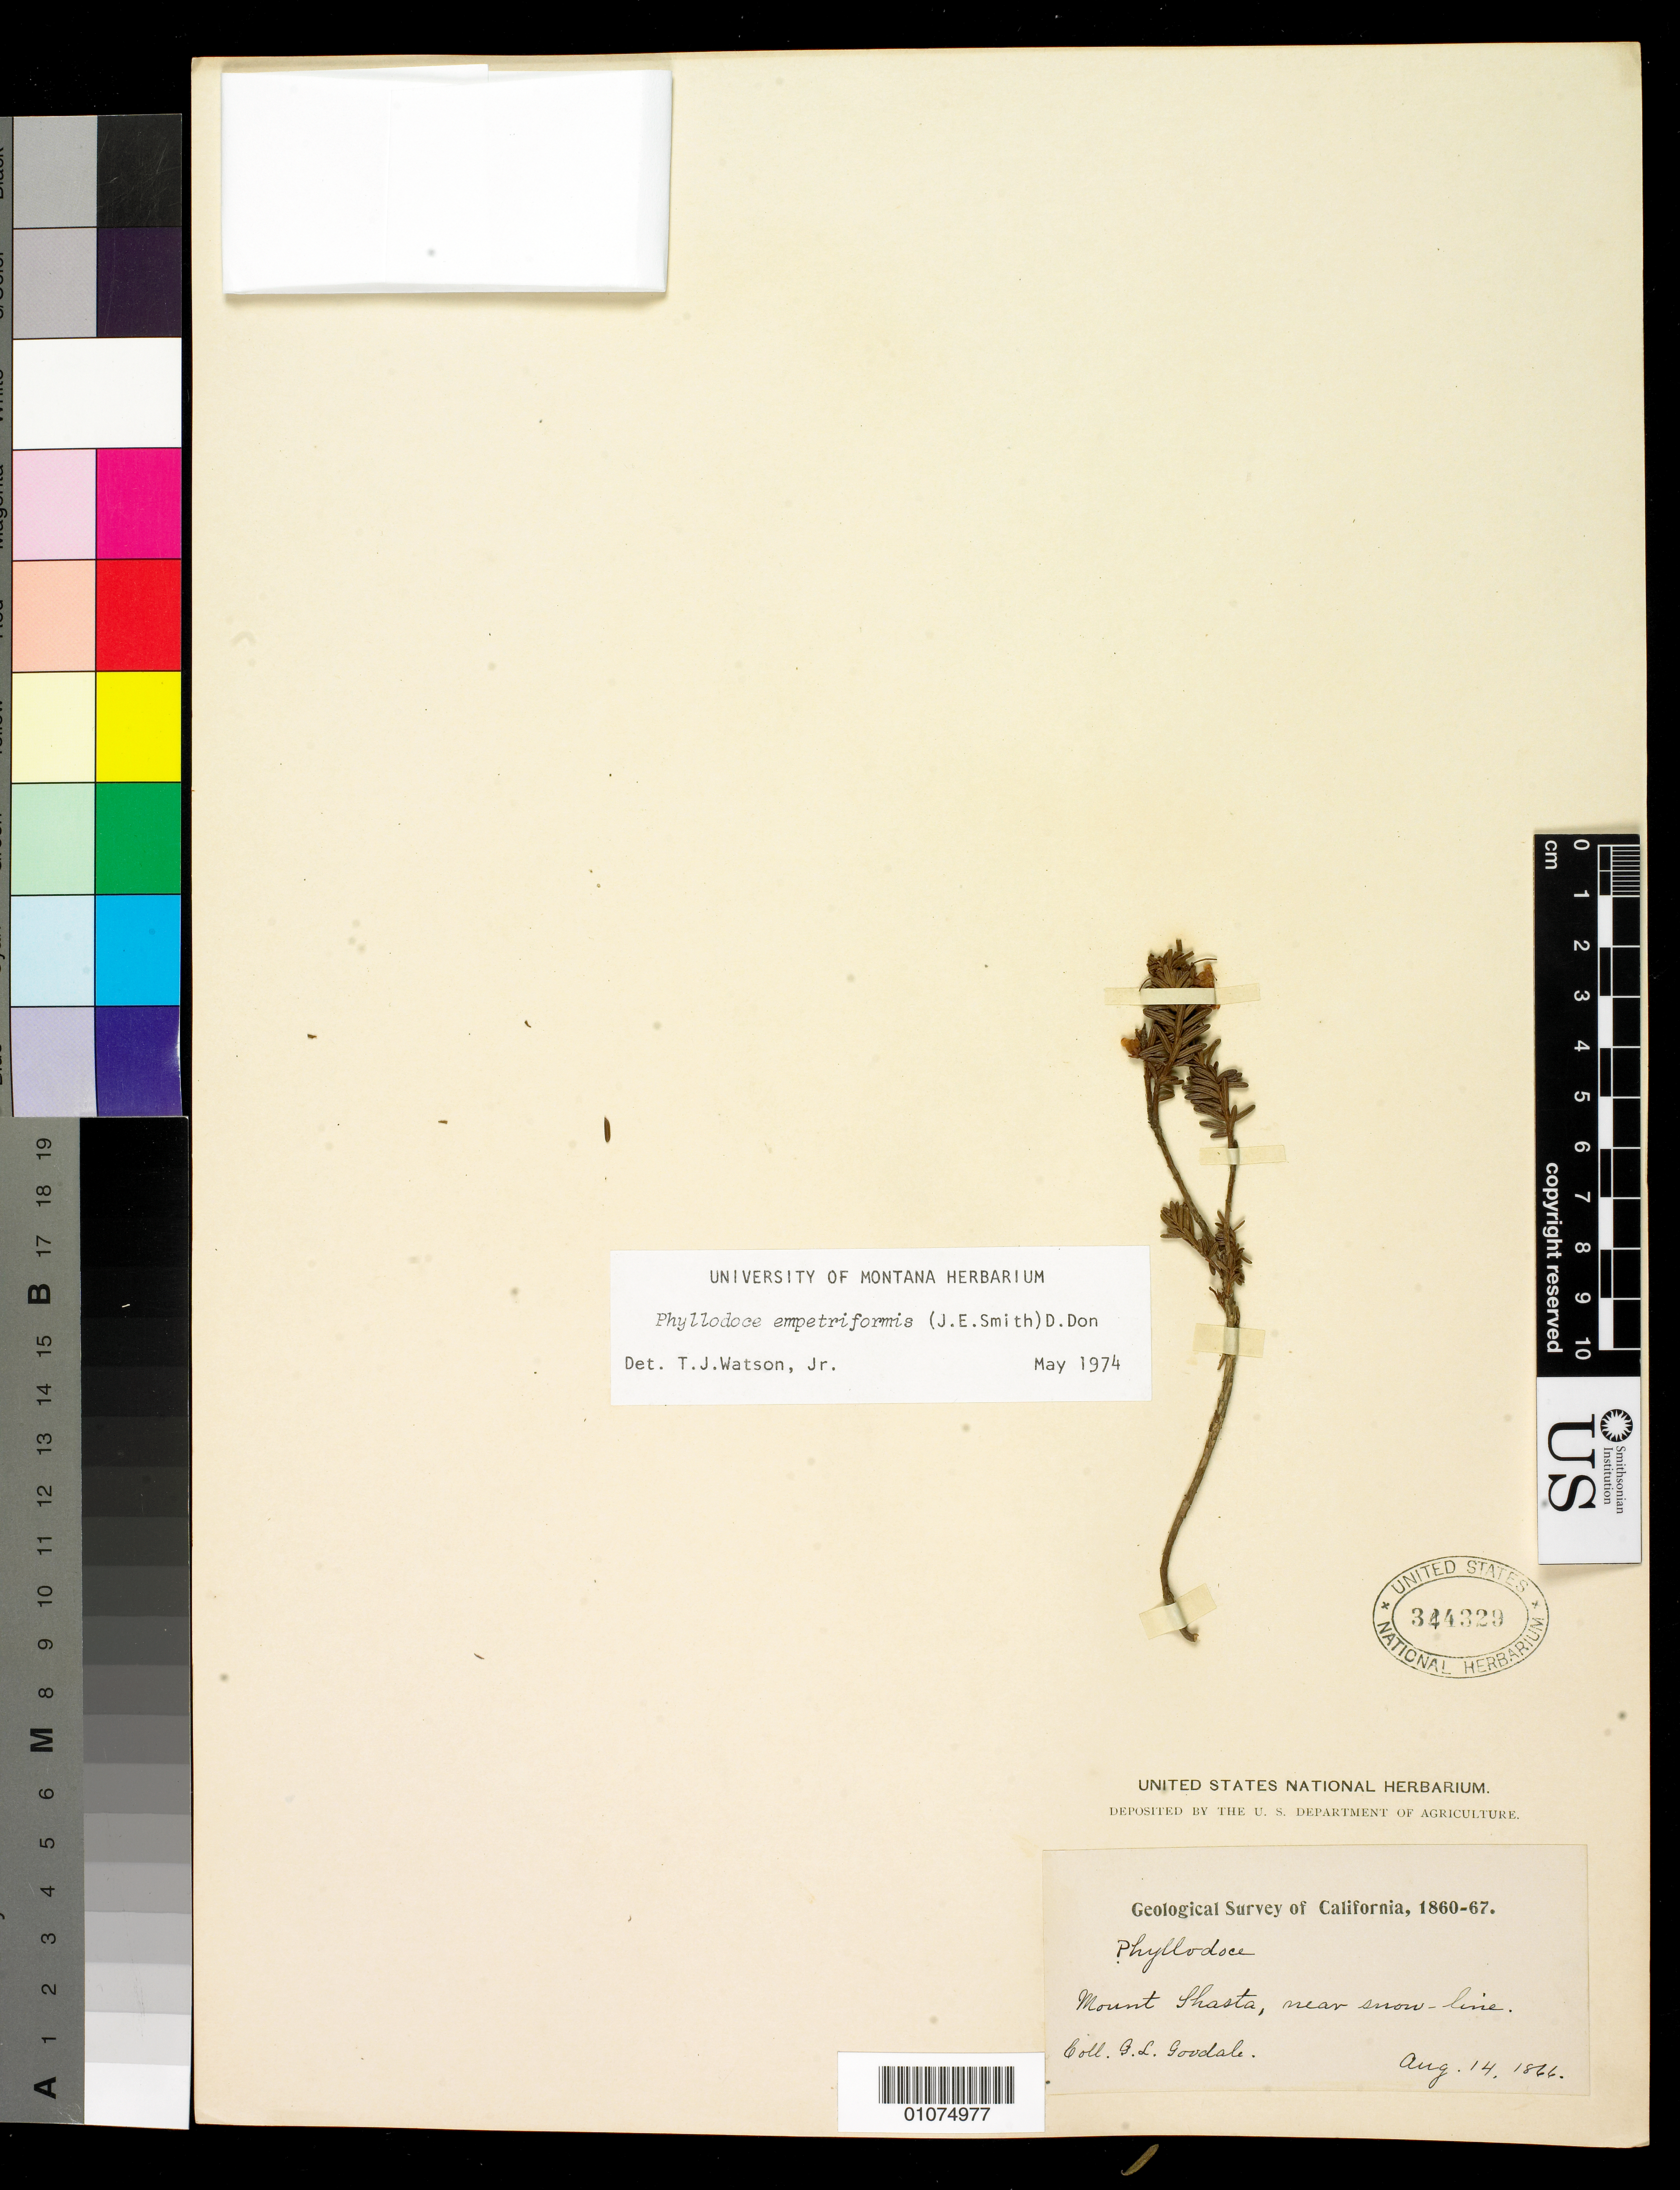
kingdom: Plantae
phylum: Tracheophyta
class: Magnoliopsida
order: Ericales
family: Ericaceae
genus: Phyllodoce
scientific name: Phyllodoce empetiformis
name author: (Small) D. Don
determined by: Watson, T. J.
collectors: G. L. Goodale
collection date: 1866-08-14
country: United States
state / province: California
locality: Mount Shasta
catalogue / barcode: US 344329